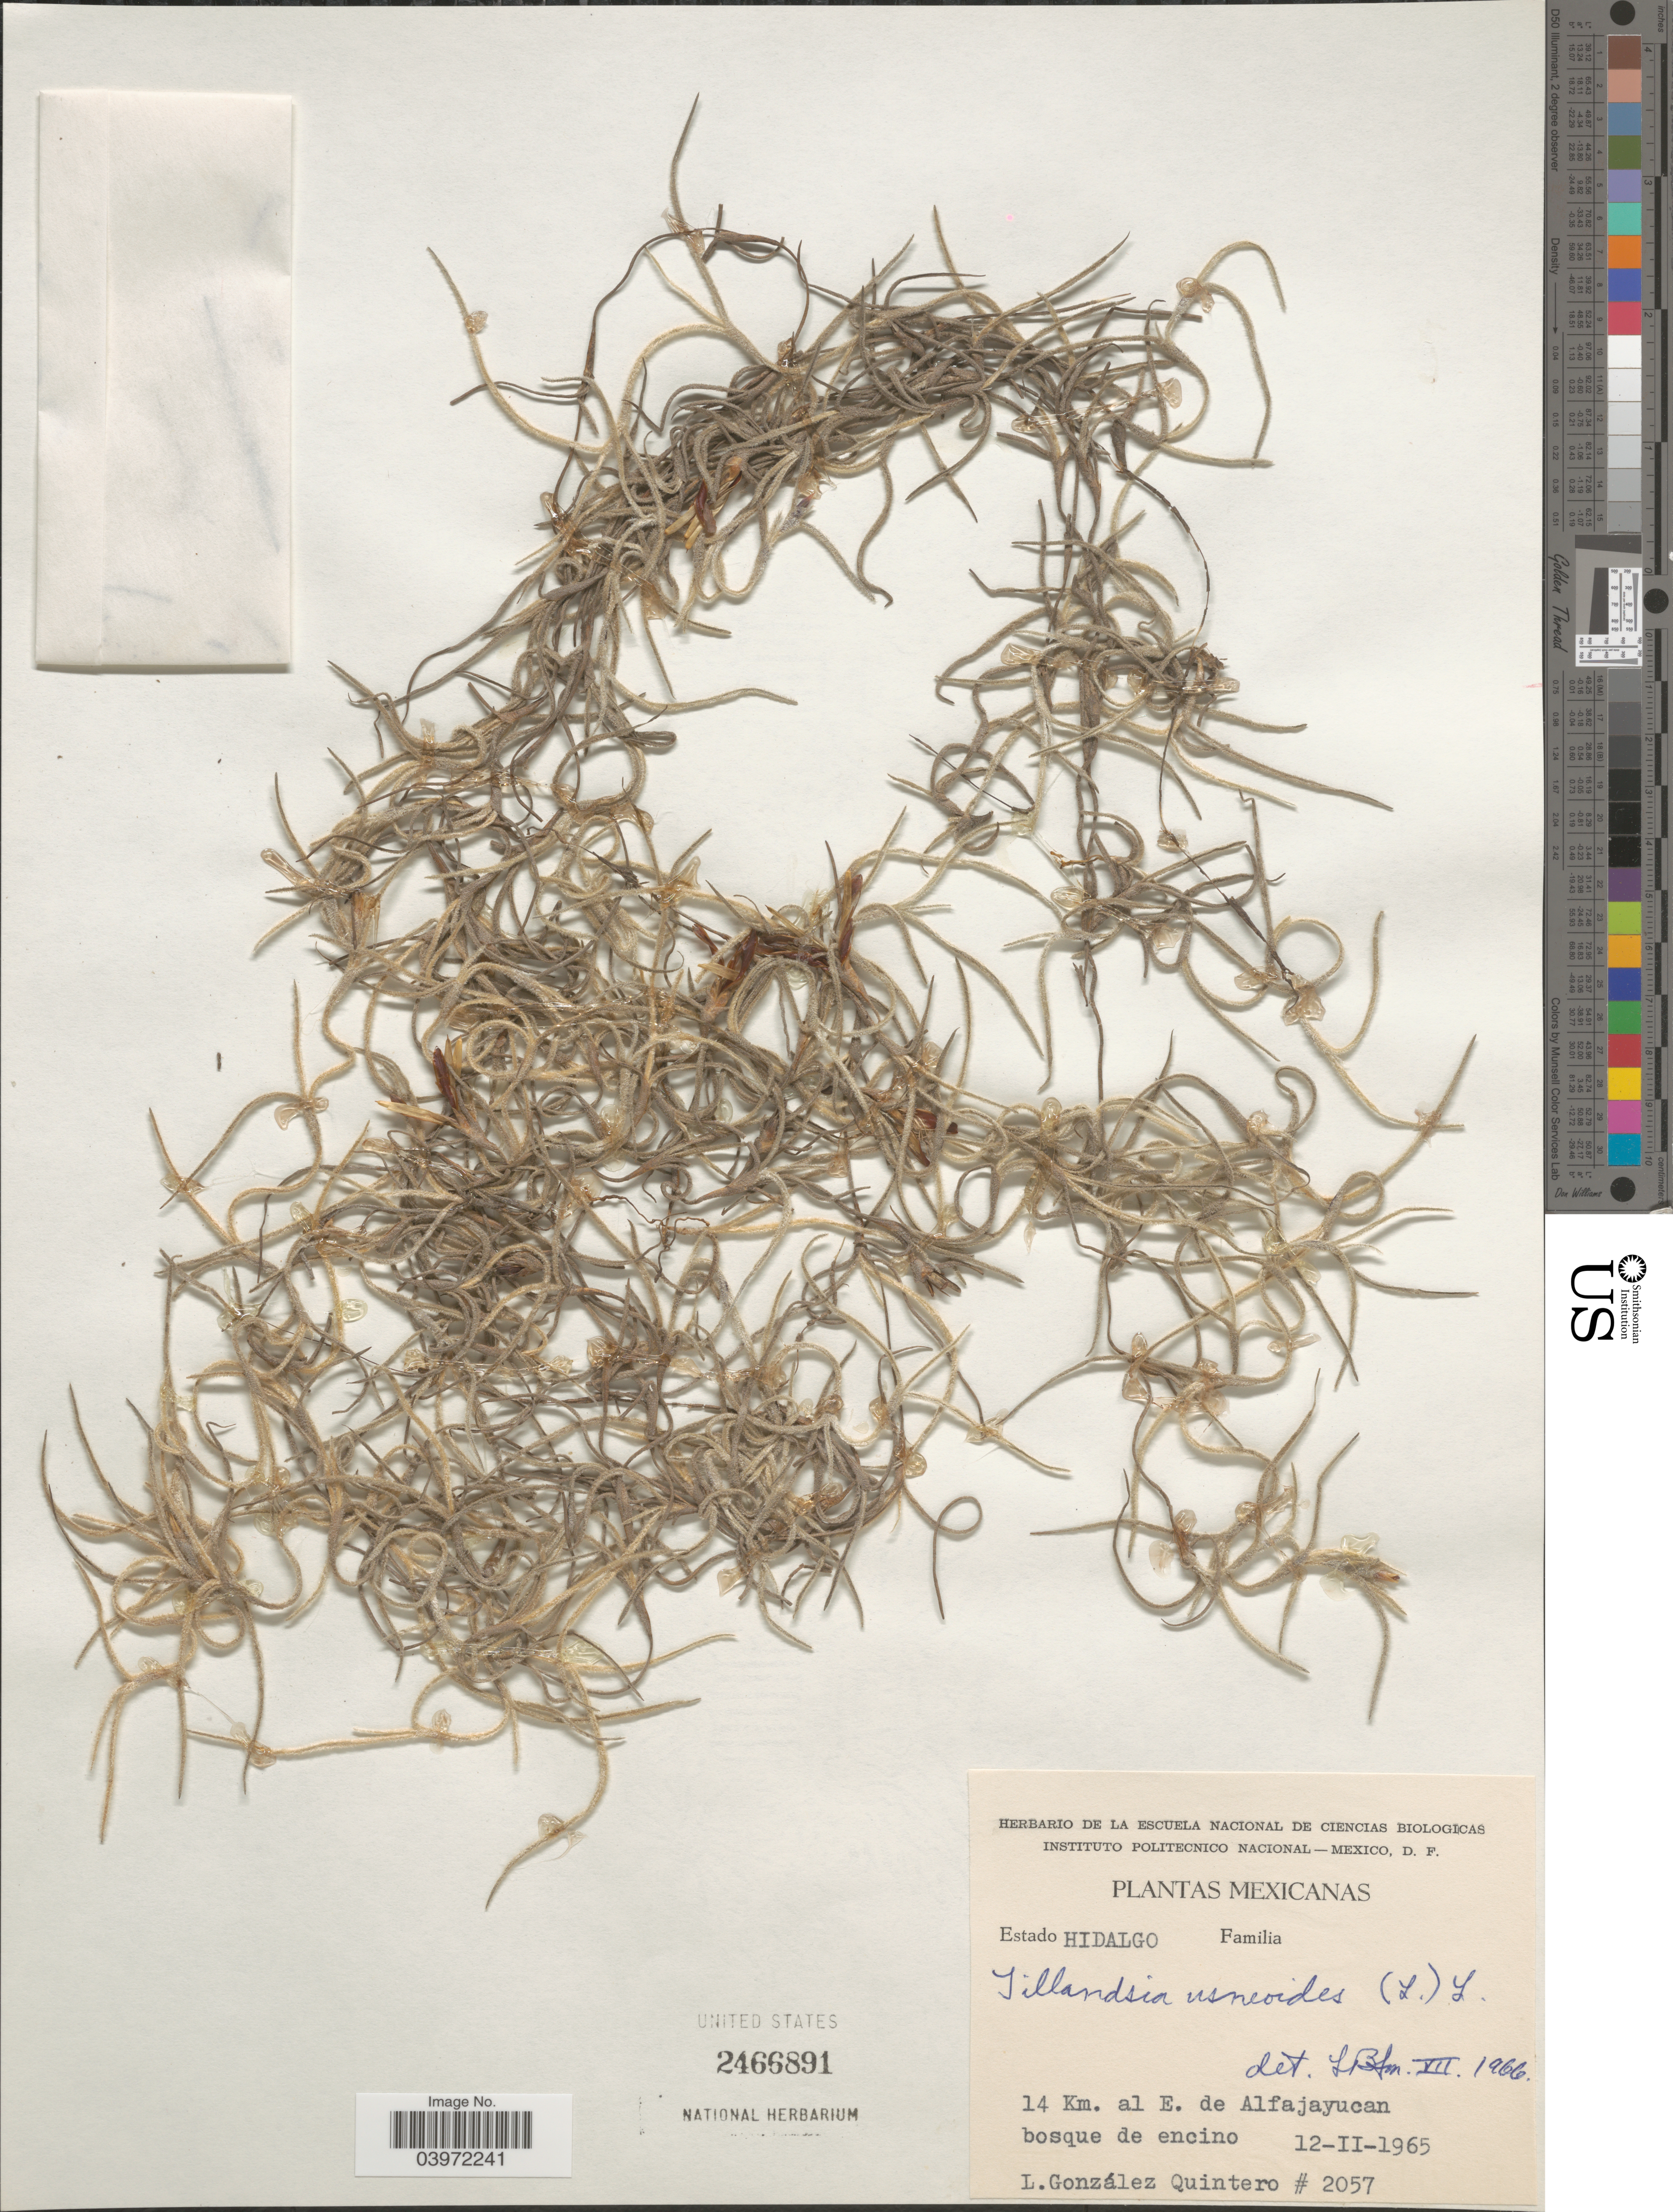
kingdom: Plantae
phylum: Tracheophyta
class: Liliopsida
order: Poales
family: Bromeliaceae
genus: Tillandsia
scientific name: Tillandsia usneoides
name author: (L.) L.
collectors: L. González Quintero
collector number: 2057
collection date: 1965-02-12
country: Mexico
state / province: Hidalgo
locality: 14 Km. al E. de Alfajayucan bosque de encino.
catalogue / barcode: US 2466891